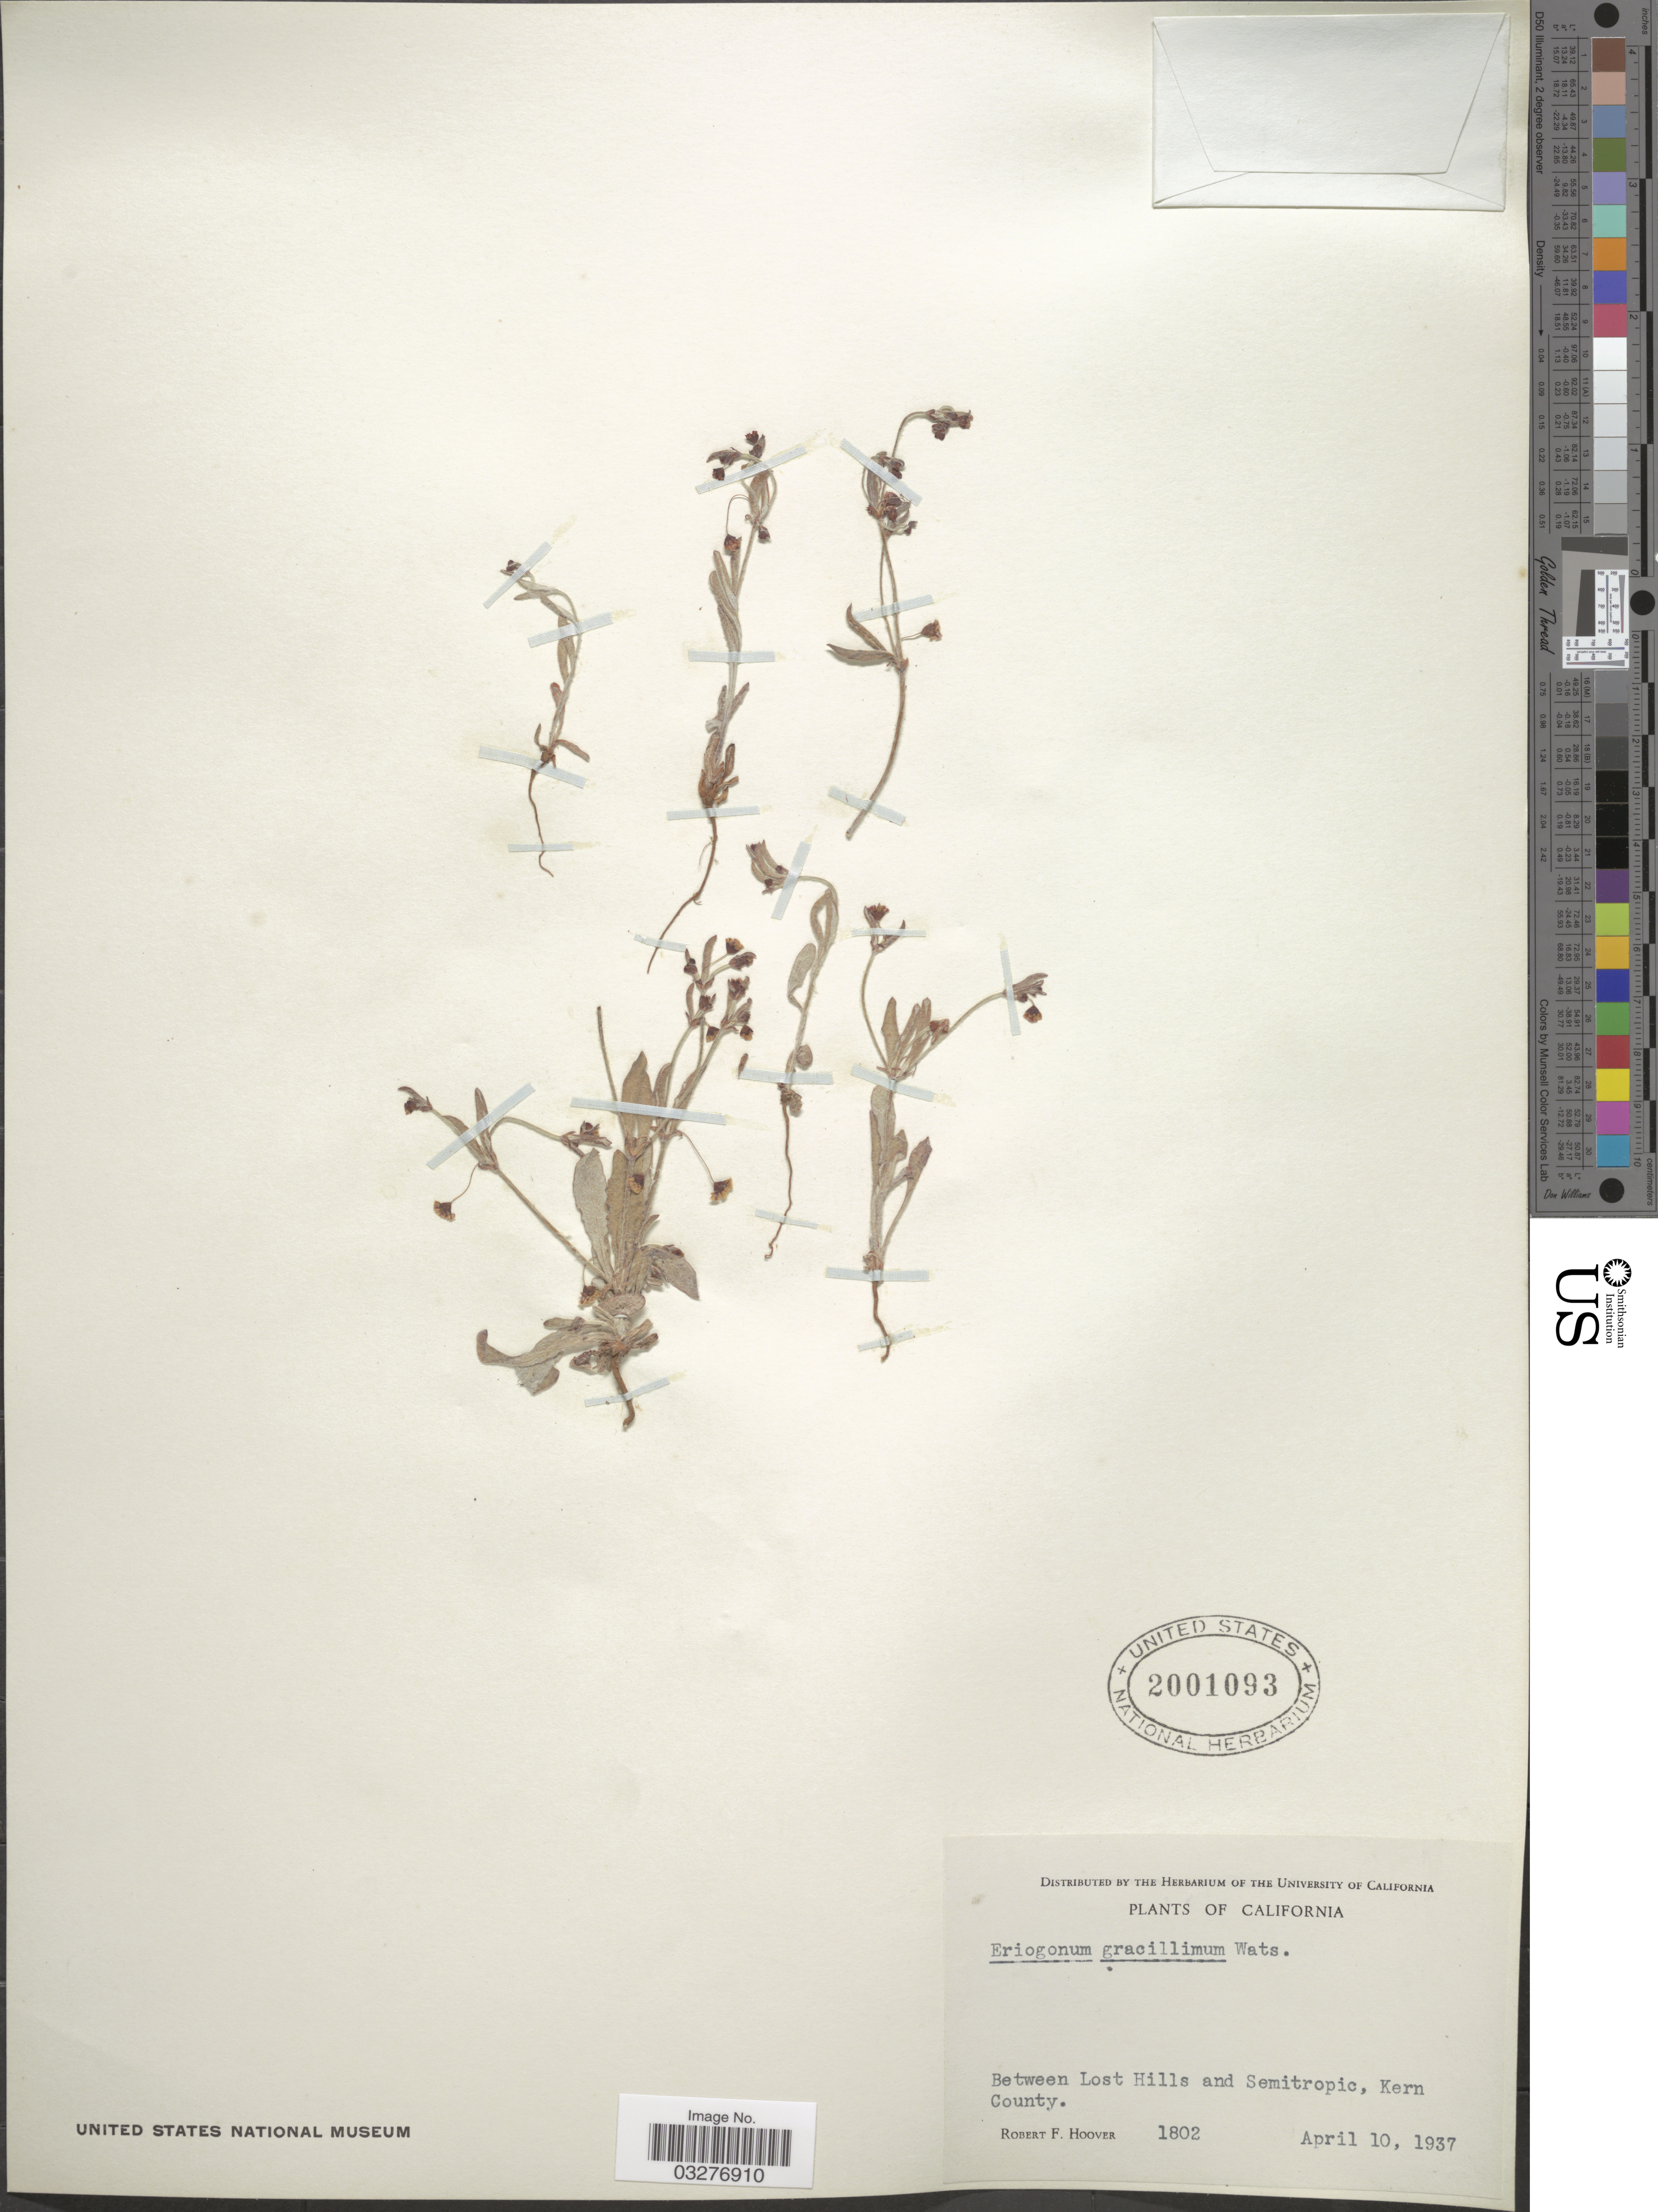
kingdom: Plantae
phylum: Tracheophyta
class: Magnoliopsida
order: Caryophyllales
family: Polygonaceae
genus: Eriogonum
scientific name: Eriogonum gracillimum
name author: S. Watson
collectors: R. F. Hoover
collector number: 1802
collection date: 1937-04-10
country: United States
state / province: California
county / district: Kern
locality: Between Lost Hills and Semitropic, Kern County.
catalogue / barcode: US 2001093